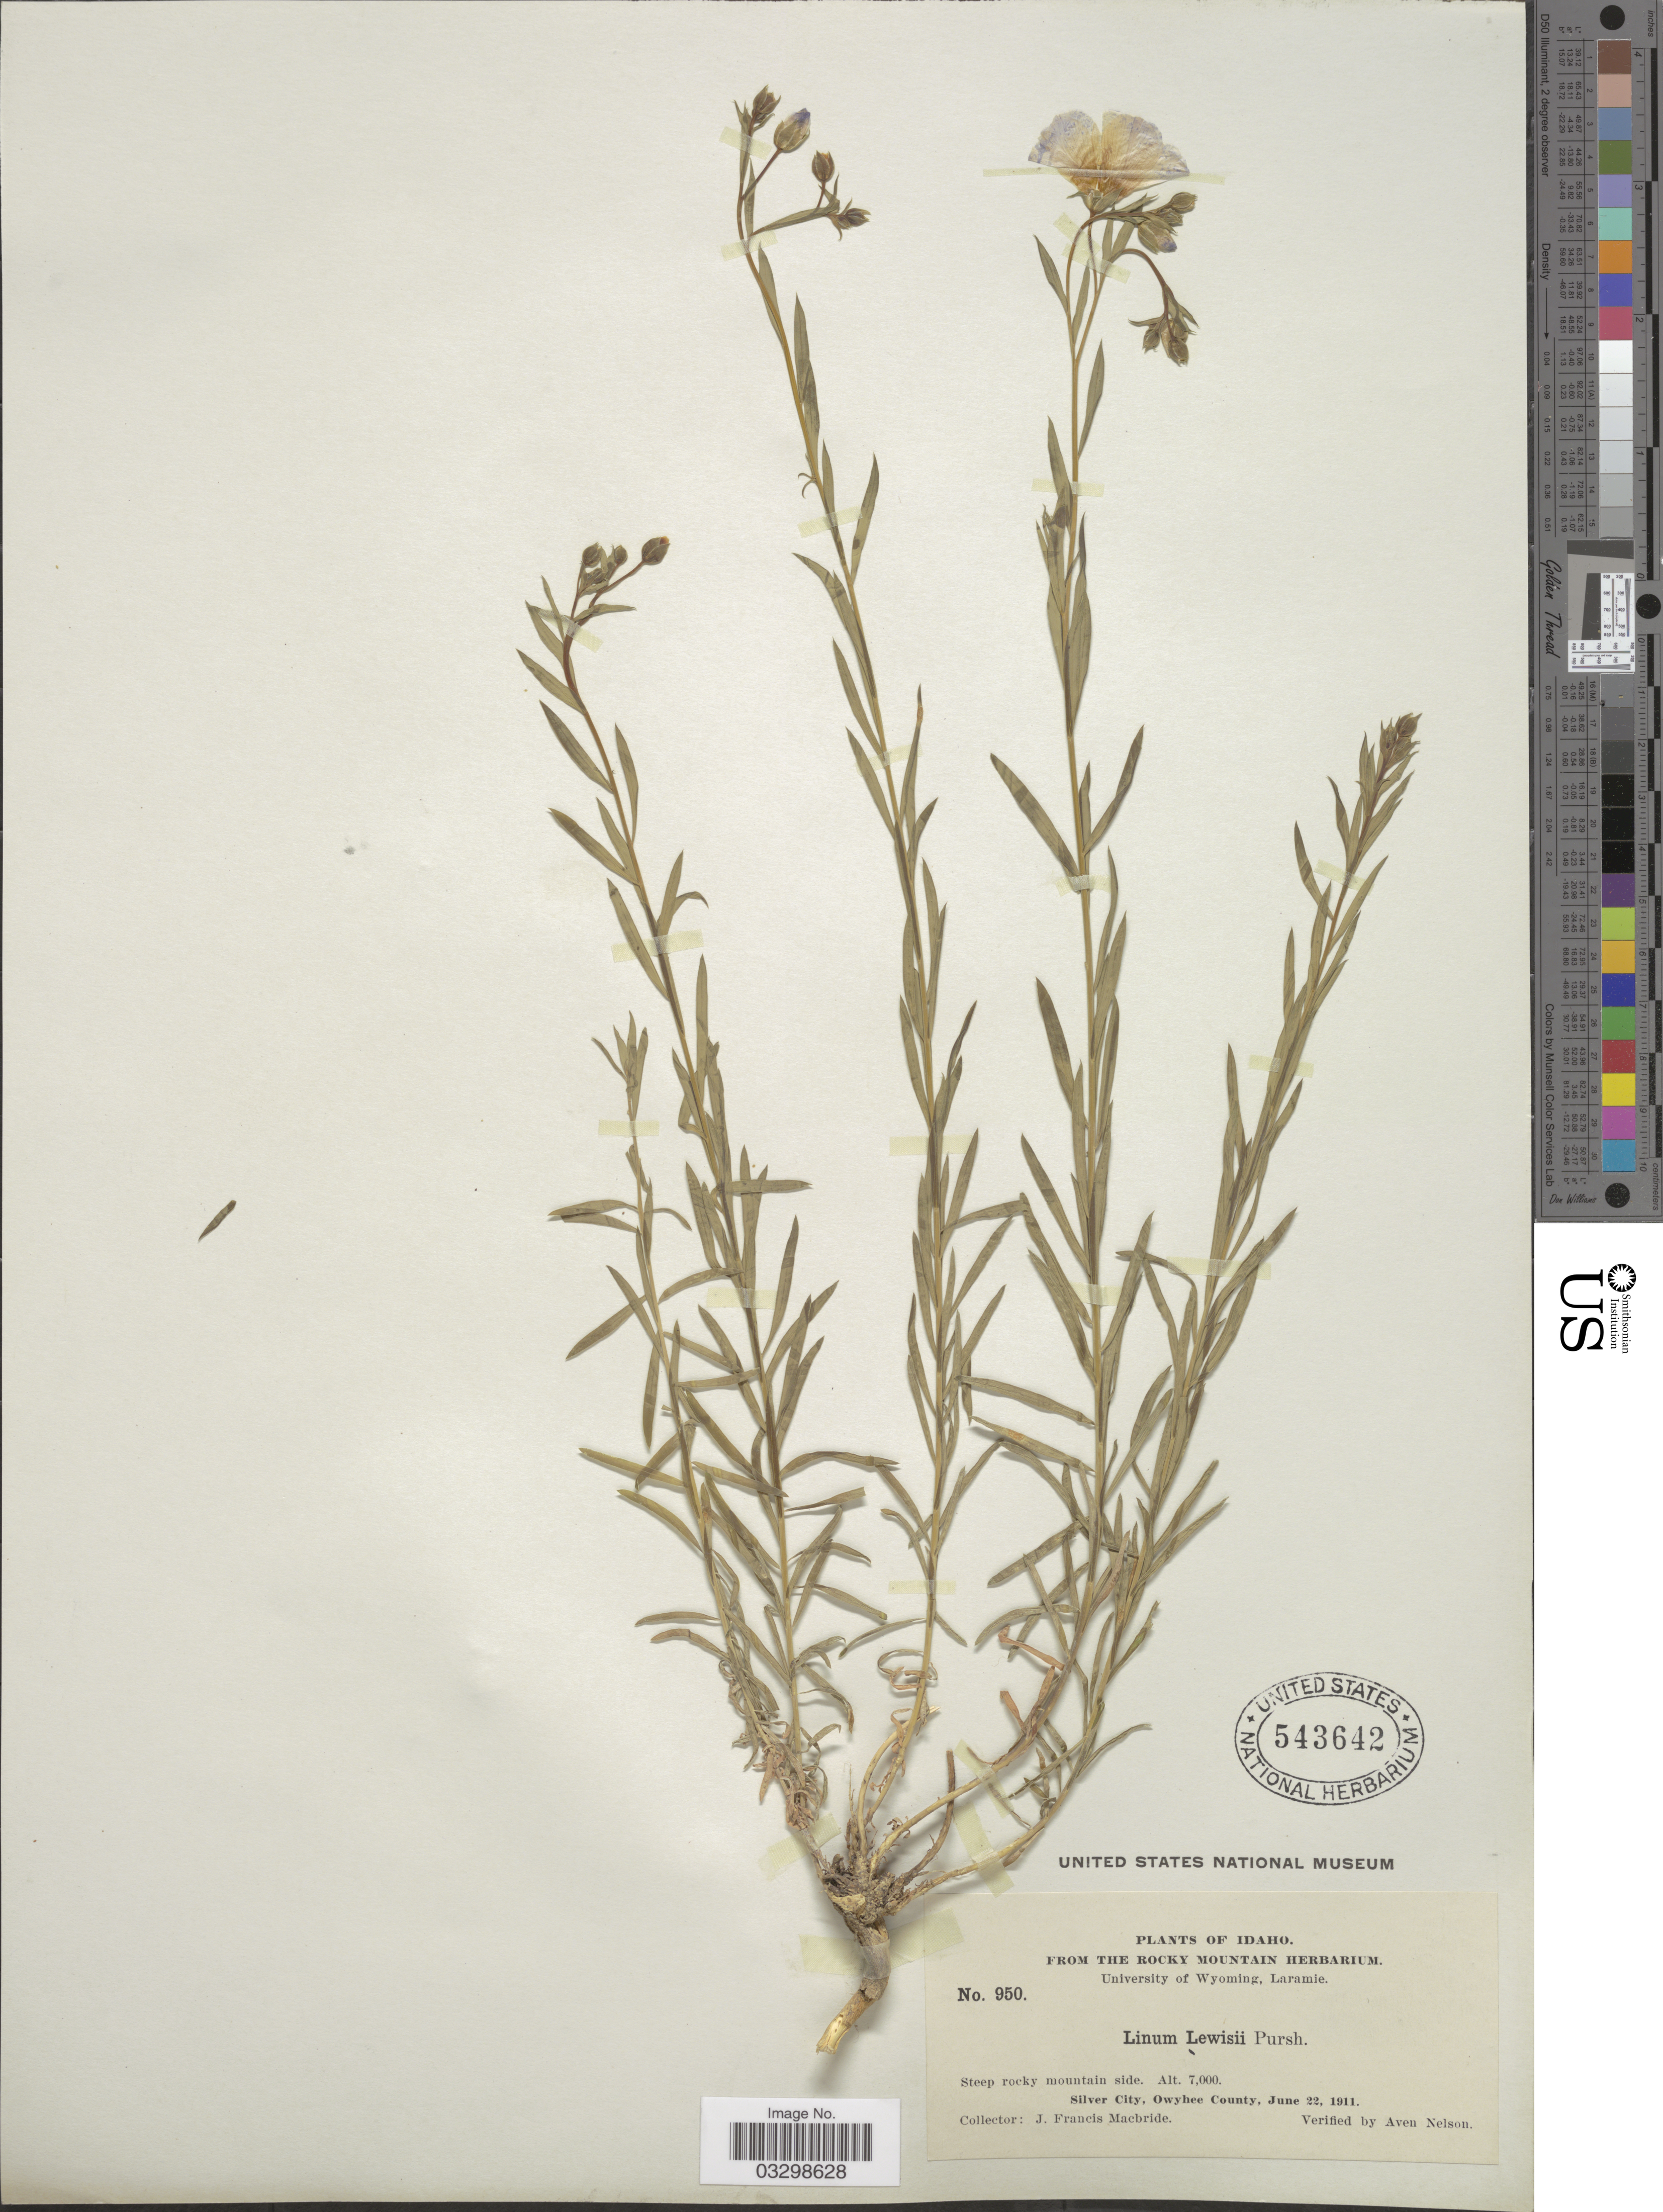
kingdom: Plantae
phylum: Tracheophyta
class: Magnoliopsida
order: Malpighiales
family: Linaceae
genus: Linum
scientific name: Linum lewisii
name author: Pursh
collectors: J. F. Macbride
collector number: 950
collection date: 1911-06-22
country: United States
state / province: Idaho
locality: Silver City, Owyhee County.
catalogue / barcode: US 543642